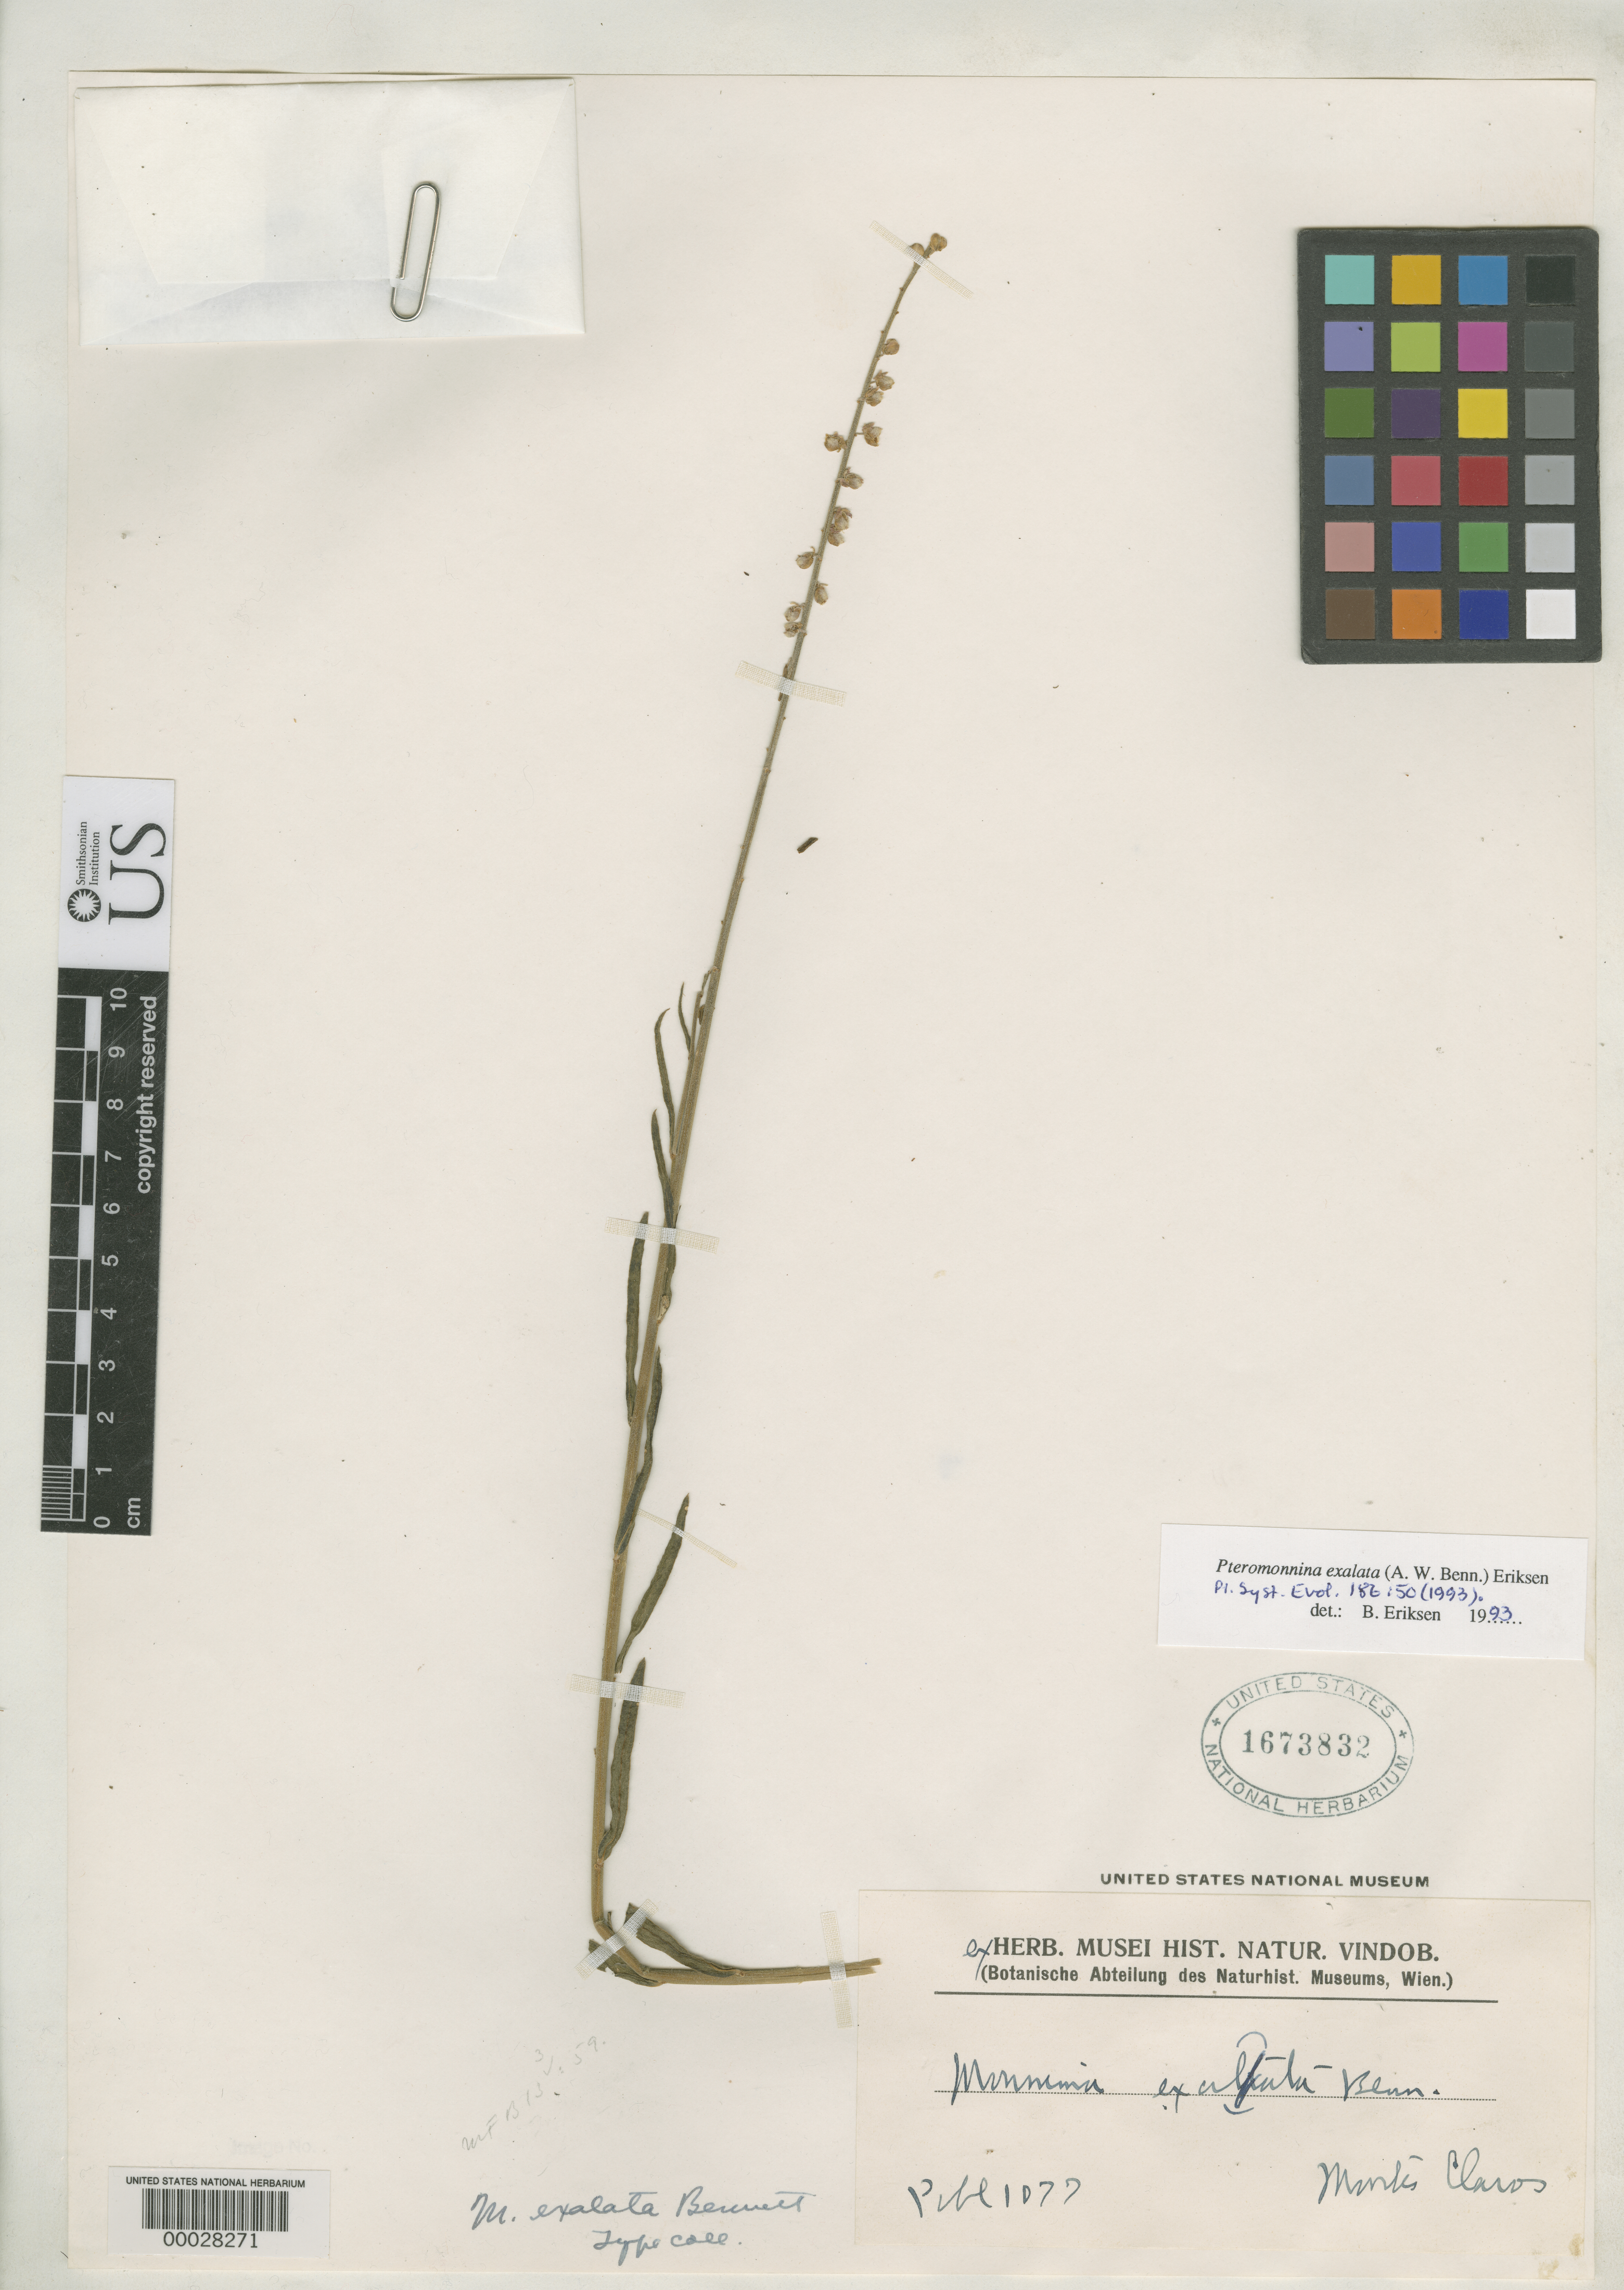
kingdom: Plantae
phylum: Tracheophyta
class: Magnoliopsida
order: Fabales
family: Polygalaceae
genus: Monnina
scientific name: Monnina exalata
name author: A.W. Benn. in Mart.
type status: Syntype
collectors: J. B. E. Pohl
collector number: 1077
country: Brazil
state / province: Minas Gerais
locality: Montes Claros.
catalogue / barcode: US 1673832